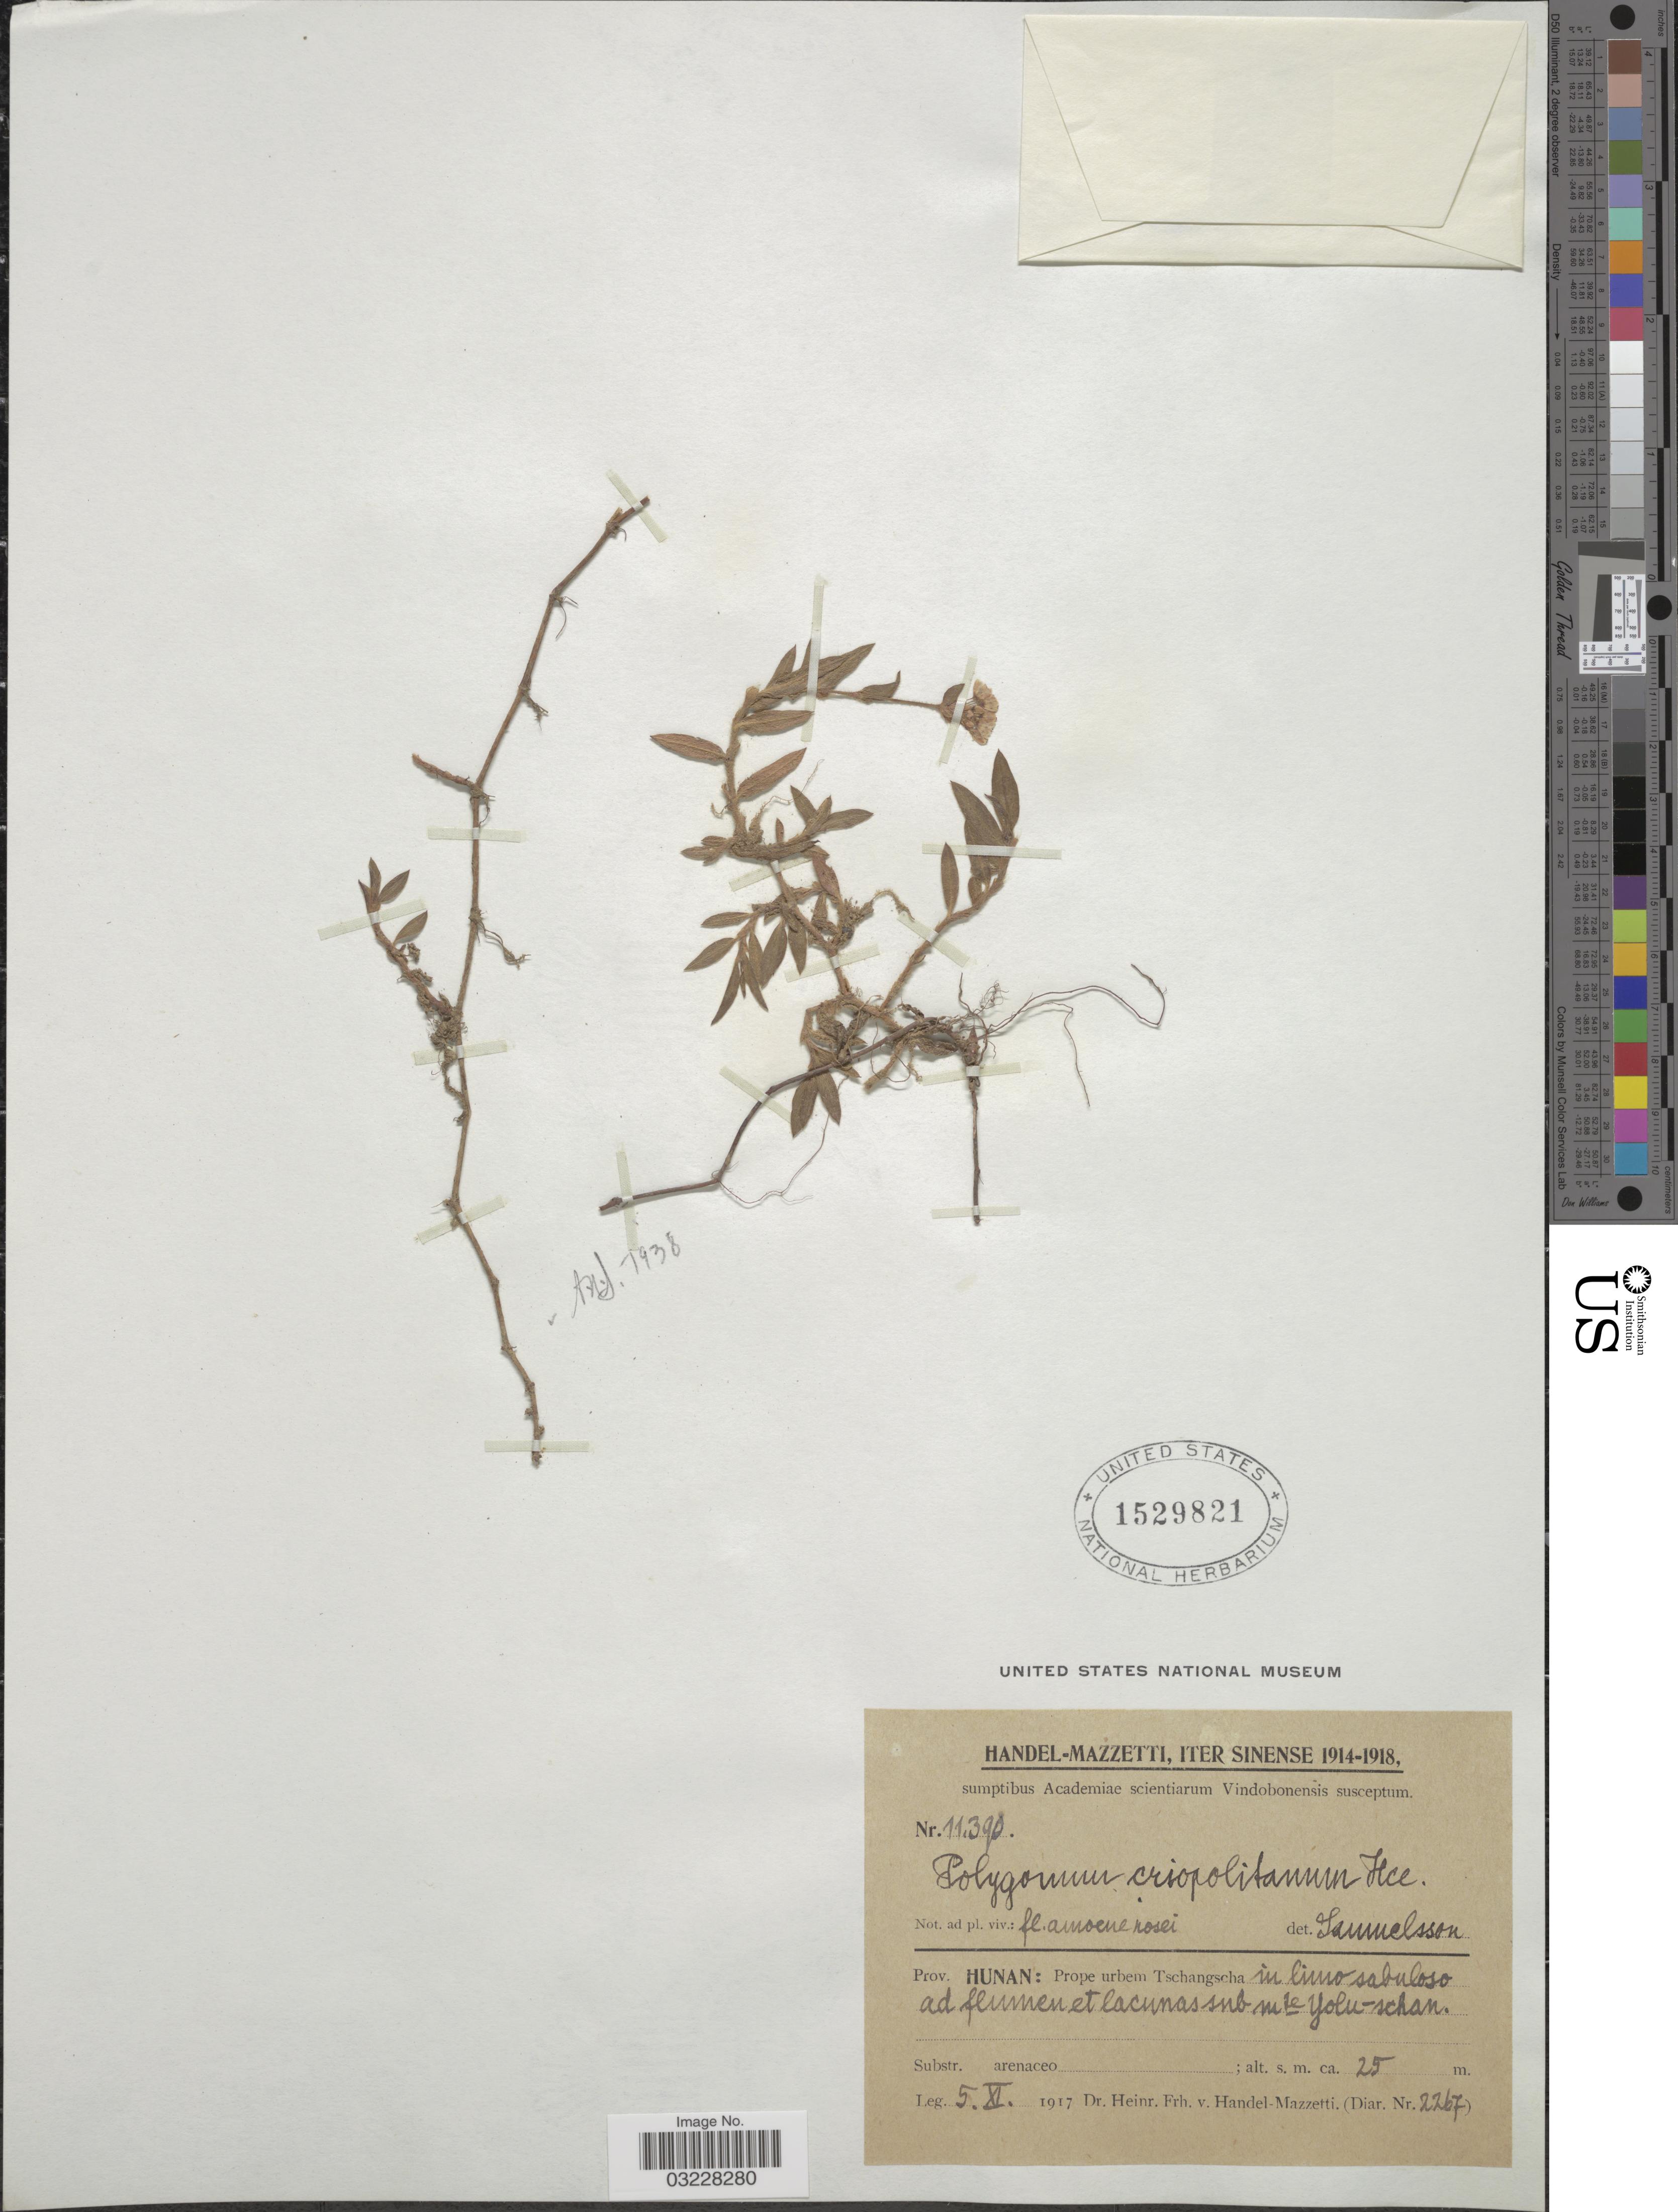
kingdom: Plantae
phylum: Tracheophyta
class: Magnoliopsida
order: Caryophyllales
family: Polygonaceae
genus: Polygonum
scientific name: Polygonum criopolitanum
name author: Hance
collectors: H. Handel-Mazzetti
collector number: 11390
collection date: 1917-11-05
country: China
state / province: Hunan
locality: Prope urbem Tschangscha in limo sabuloso ad flumen et lacunas sub mte [interpreted] Yolu-schan.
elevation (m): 25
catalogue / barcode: US 1529821